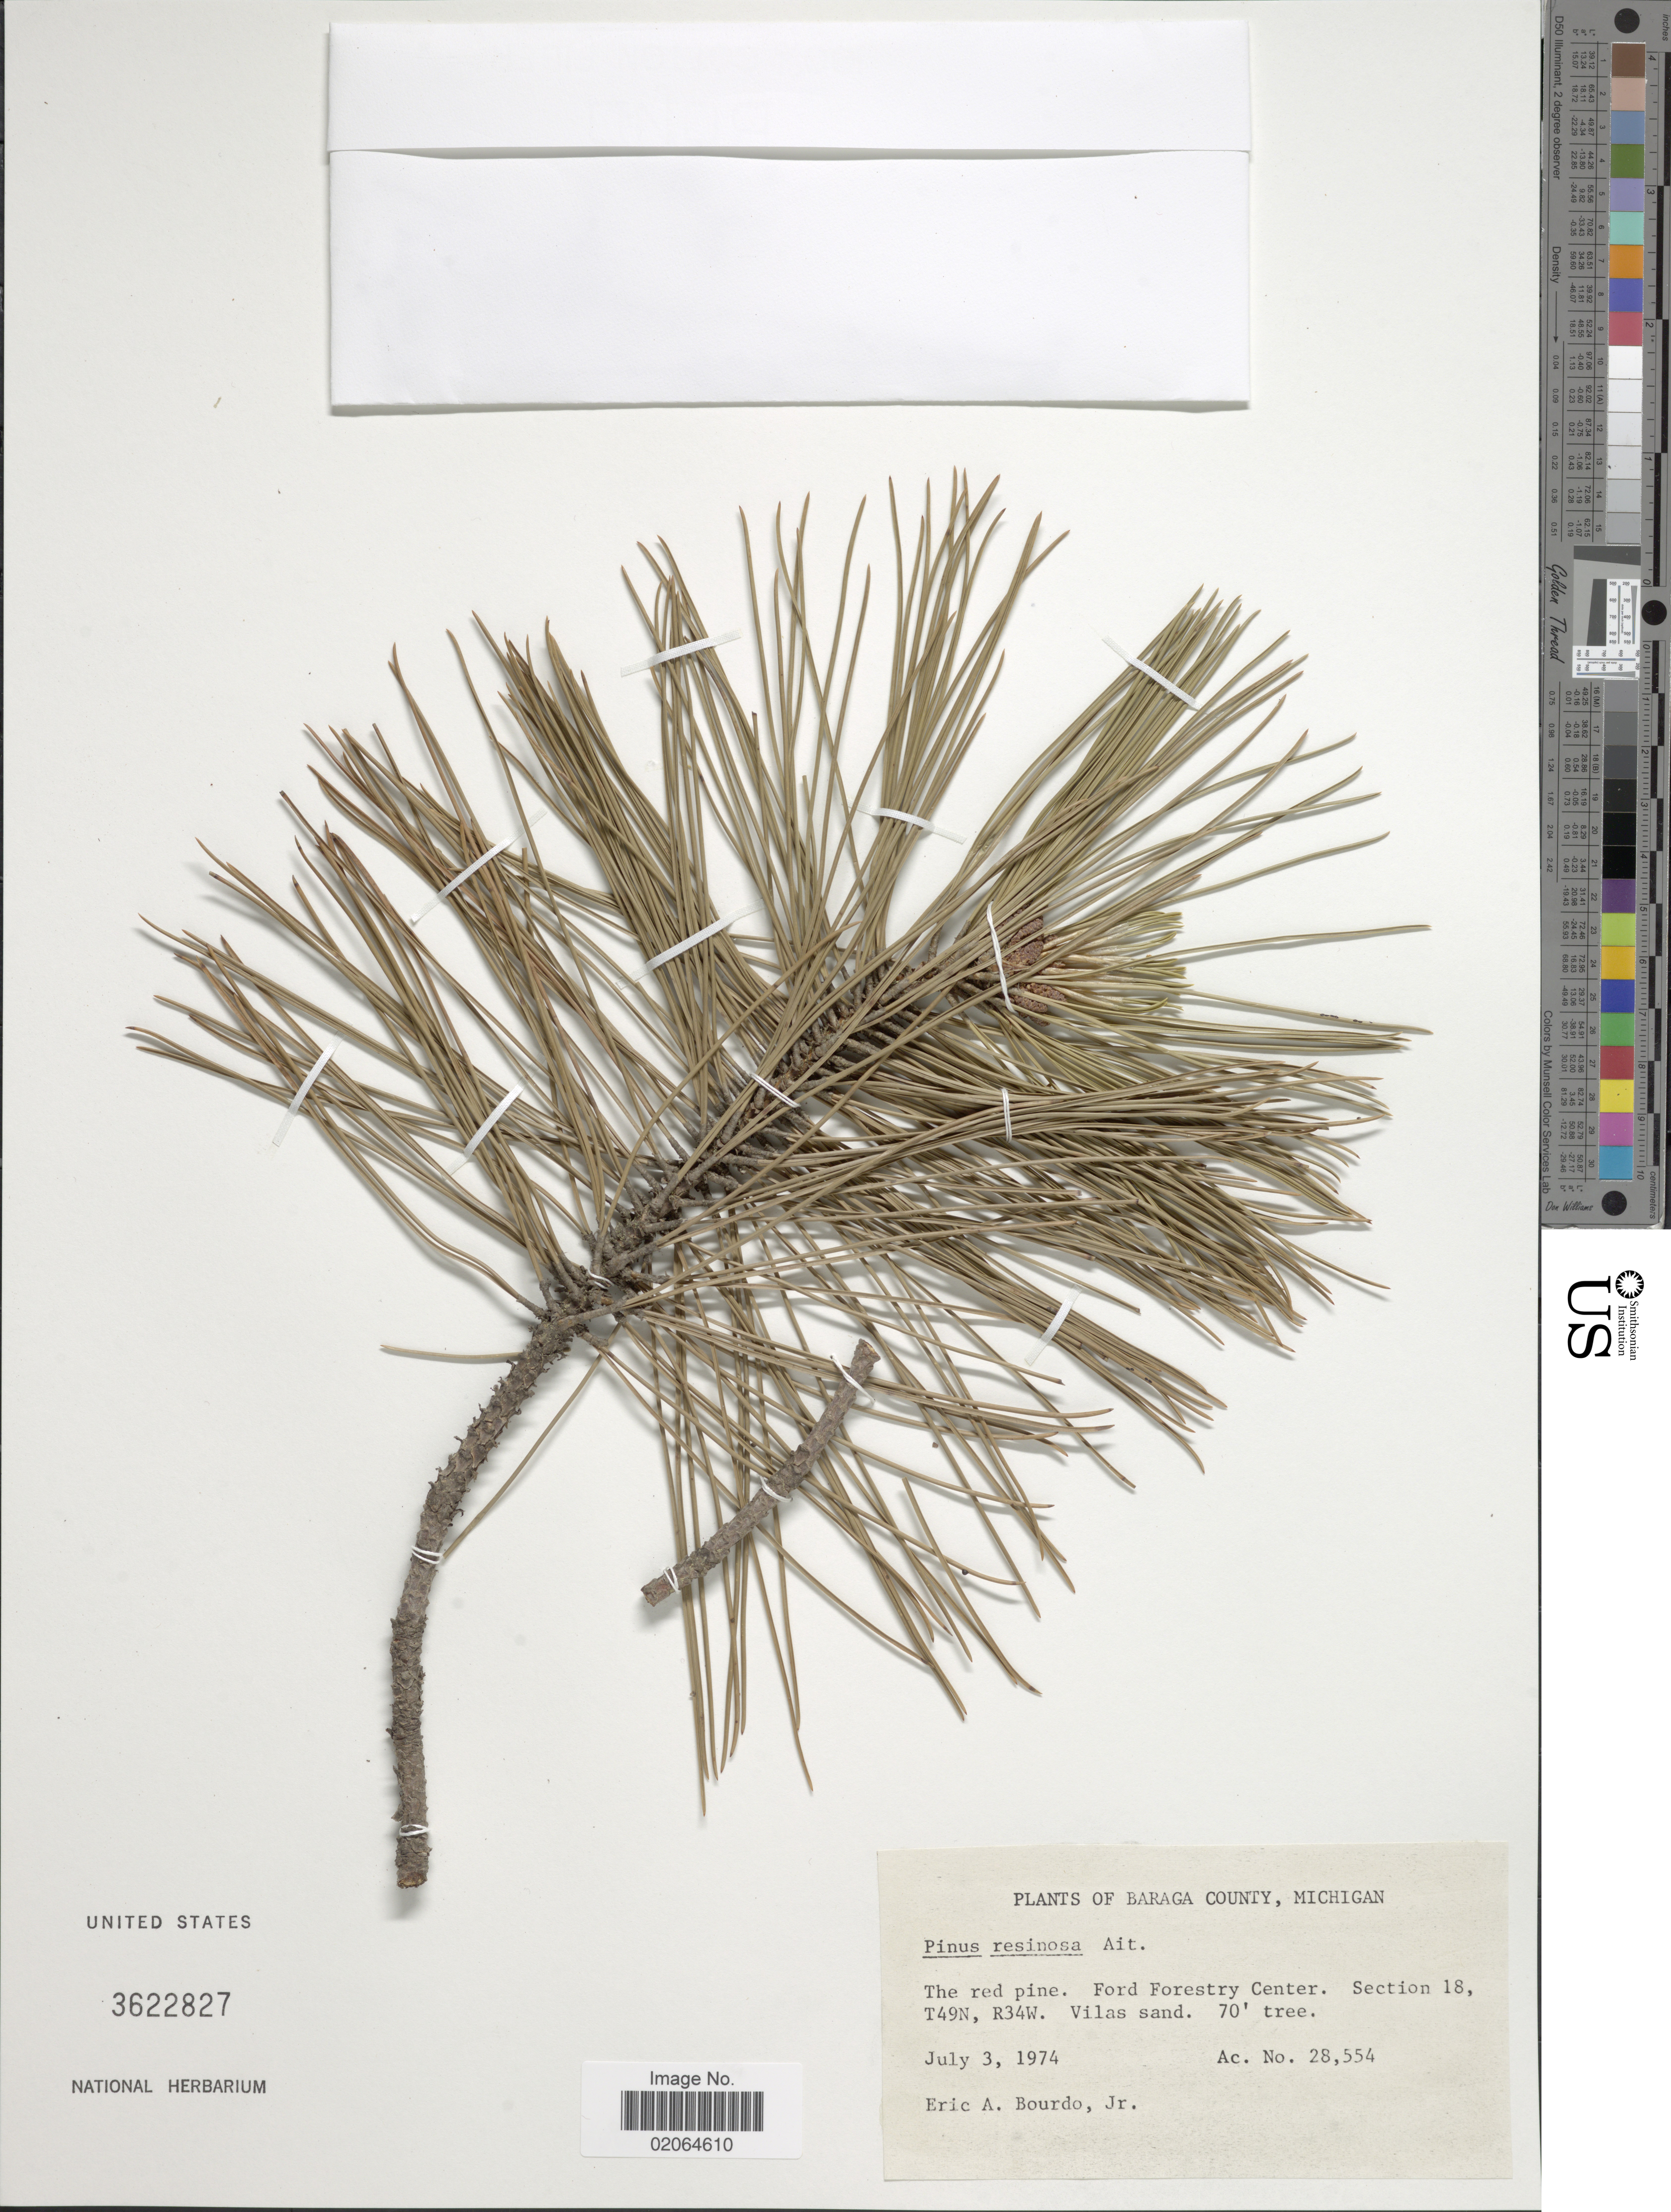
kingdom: Plantae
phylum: Tracheophyta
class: Pinopsida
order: Pinales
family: Pinaceae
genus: Pinus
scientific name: Pinus resinosa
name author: Aiton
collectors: E. Bourdo Jr.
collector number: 28554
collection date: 1974-07-03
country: United States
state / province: Michigan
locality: Baraga County, Michigan, Ford Forestry Center, Section 18, T49N, R34W. Vilas sand.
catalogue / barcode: US 3622827